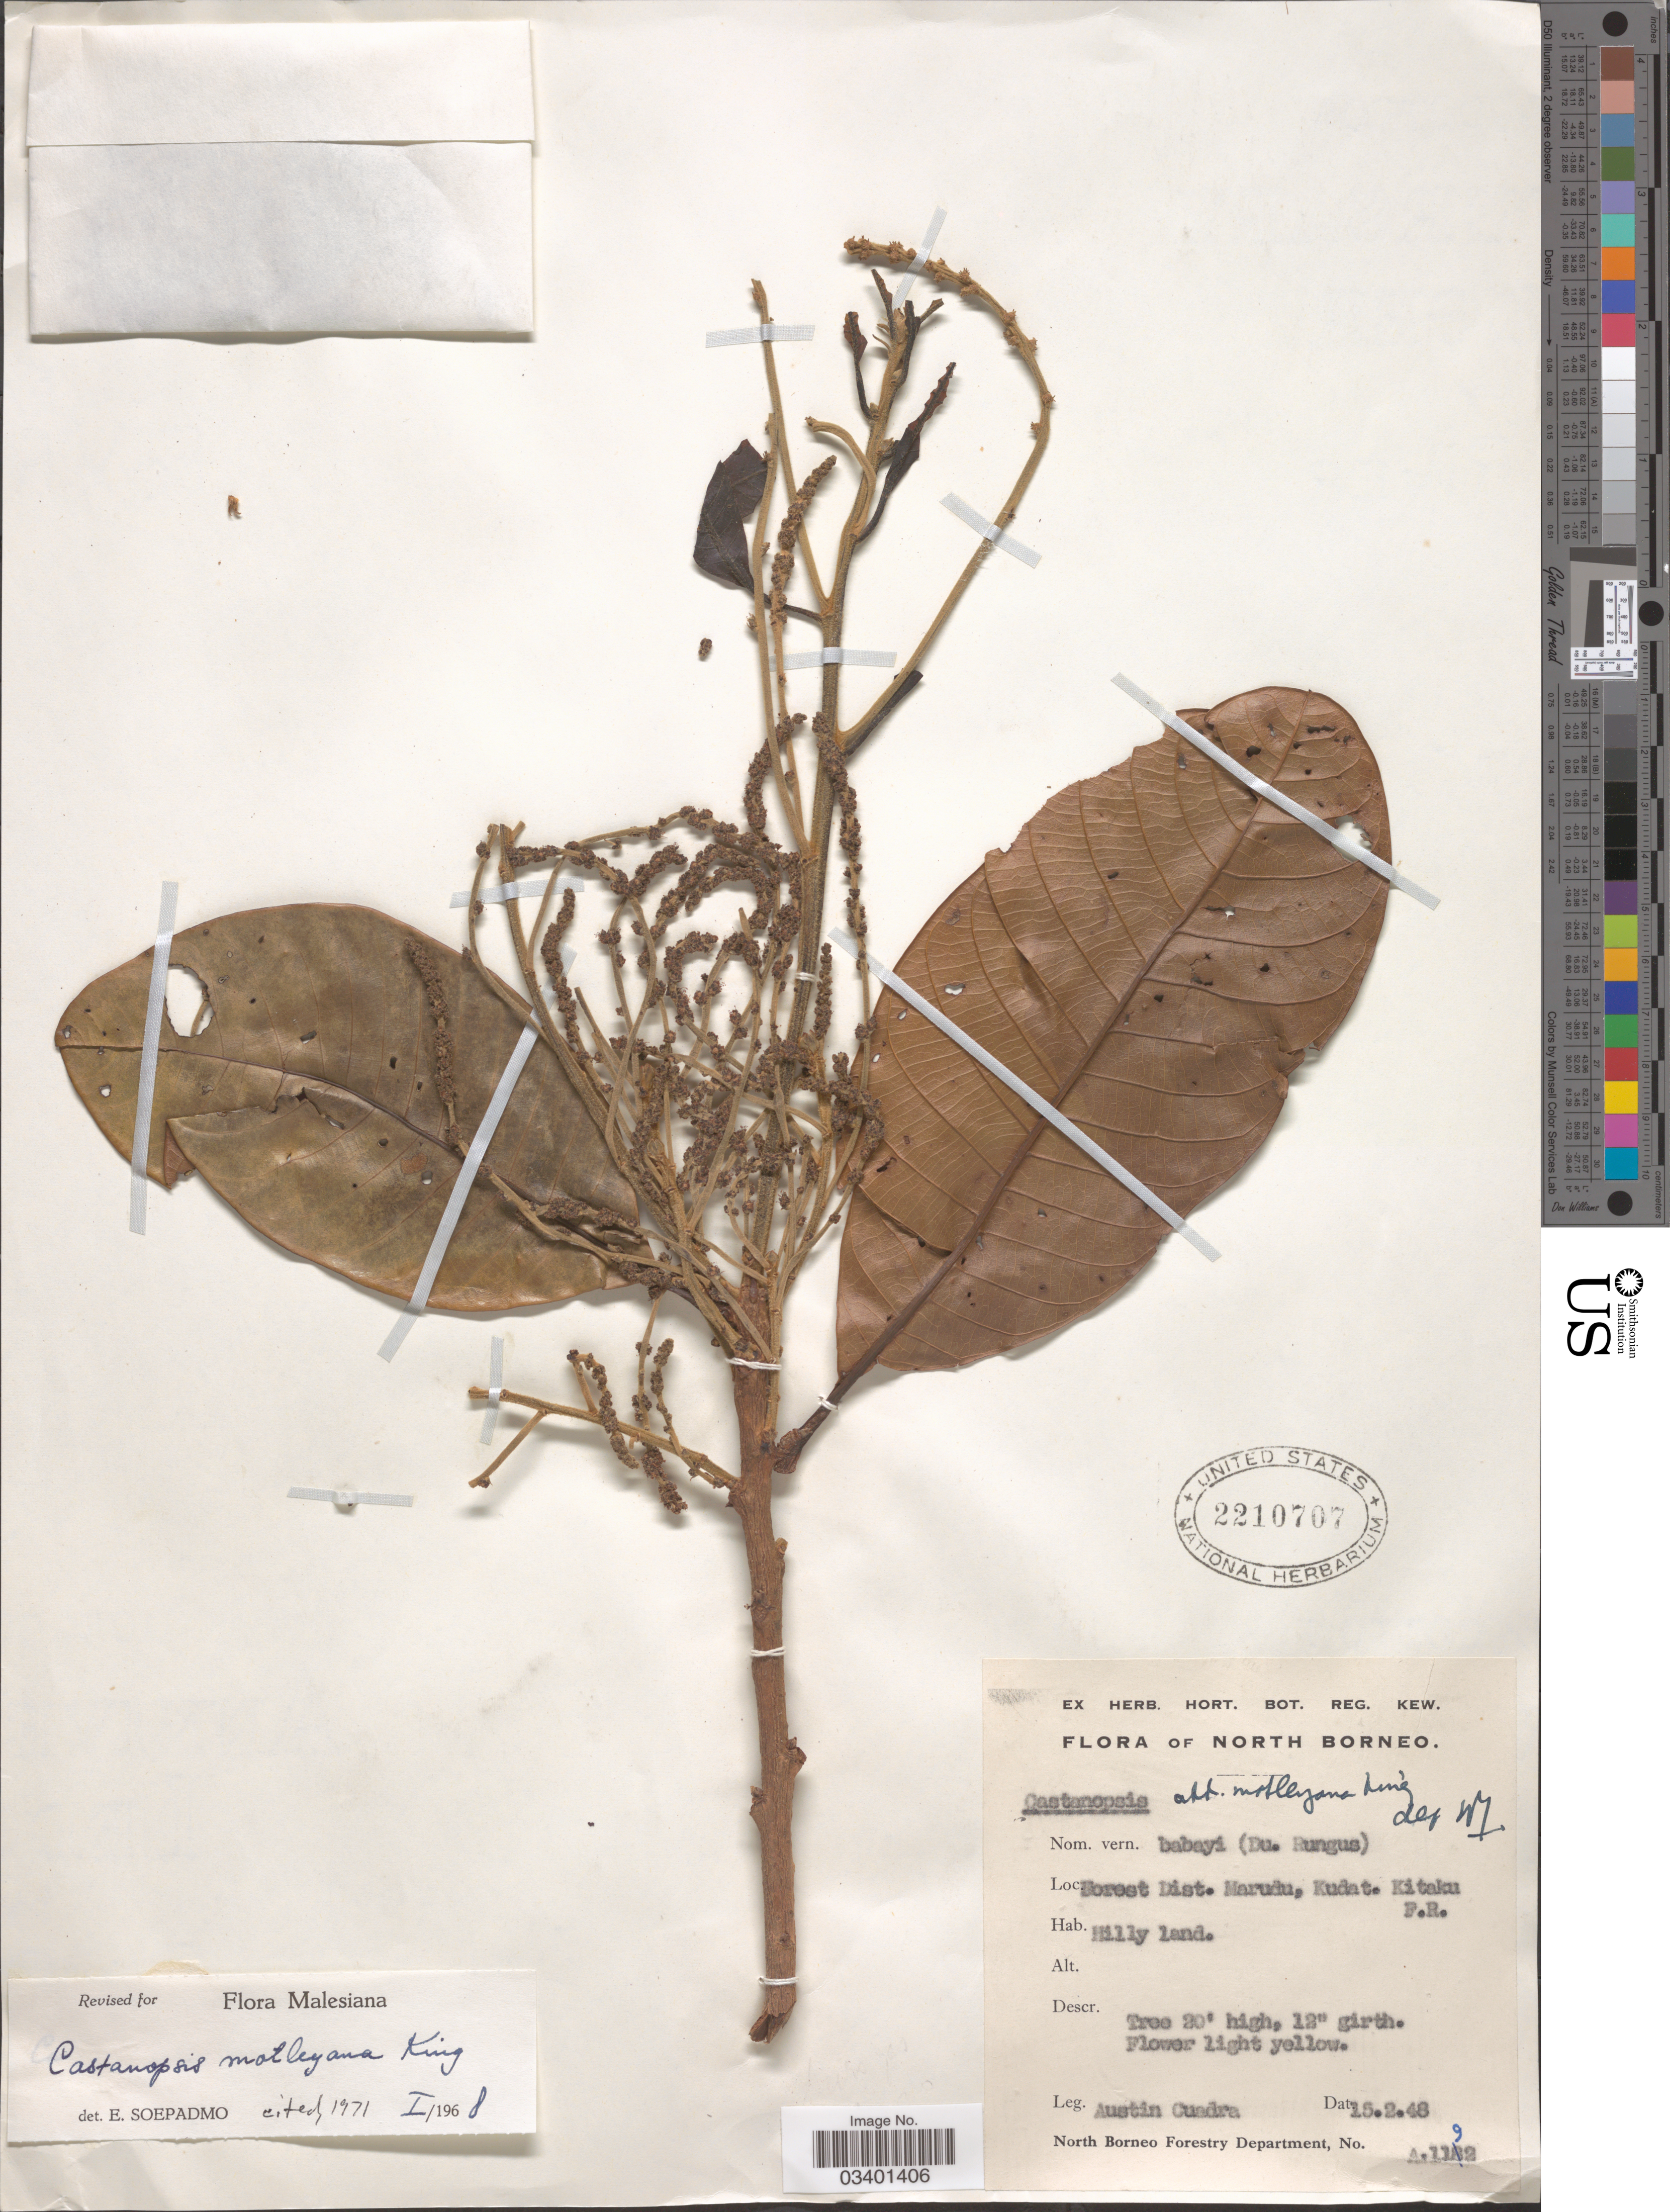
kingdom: Plantae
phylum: Tracheophyta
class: Magnoliopsida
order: Fagales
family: Fagaceae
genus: Castanopsis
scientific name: Castanopsis motleyana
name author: King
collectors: A. Cuadra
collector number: A1192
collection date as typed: Transcribed d/m/y: 15/2/48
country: Malaysia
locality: North Borneo. [illegible text]orest Dist. Marudu, Kudat. Kitaku F.R.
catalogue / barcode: US 2210707